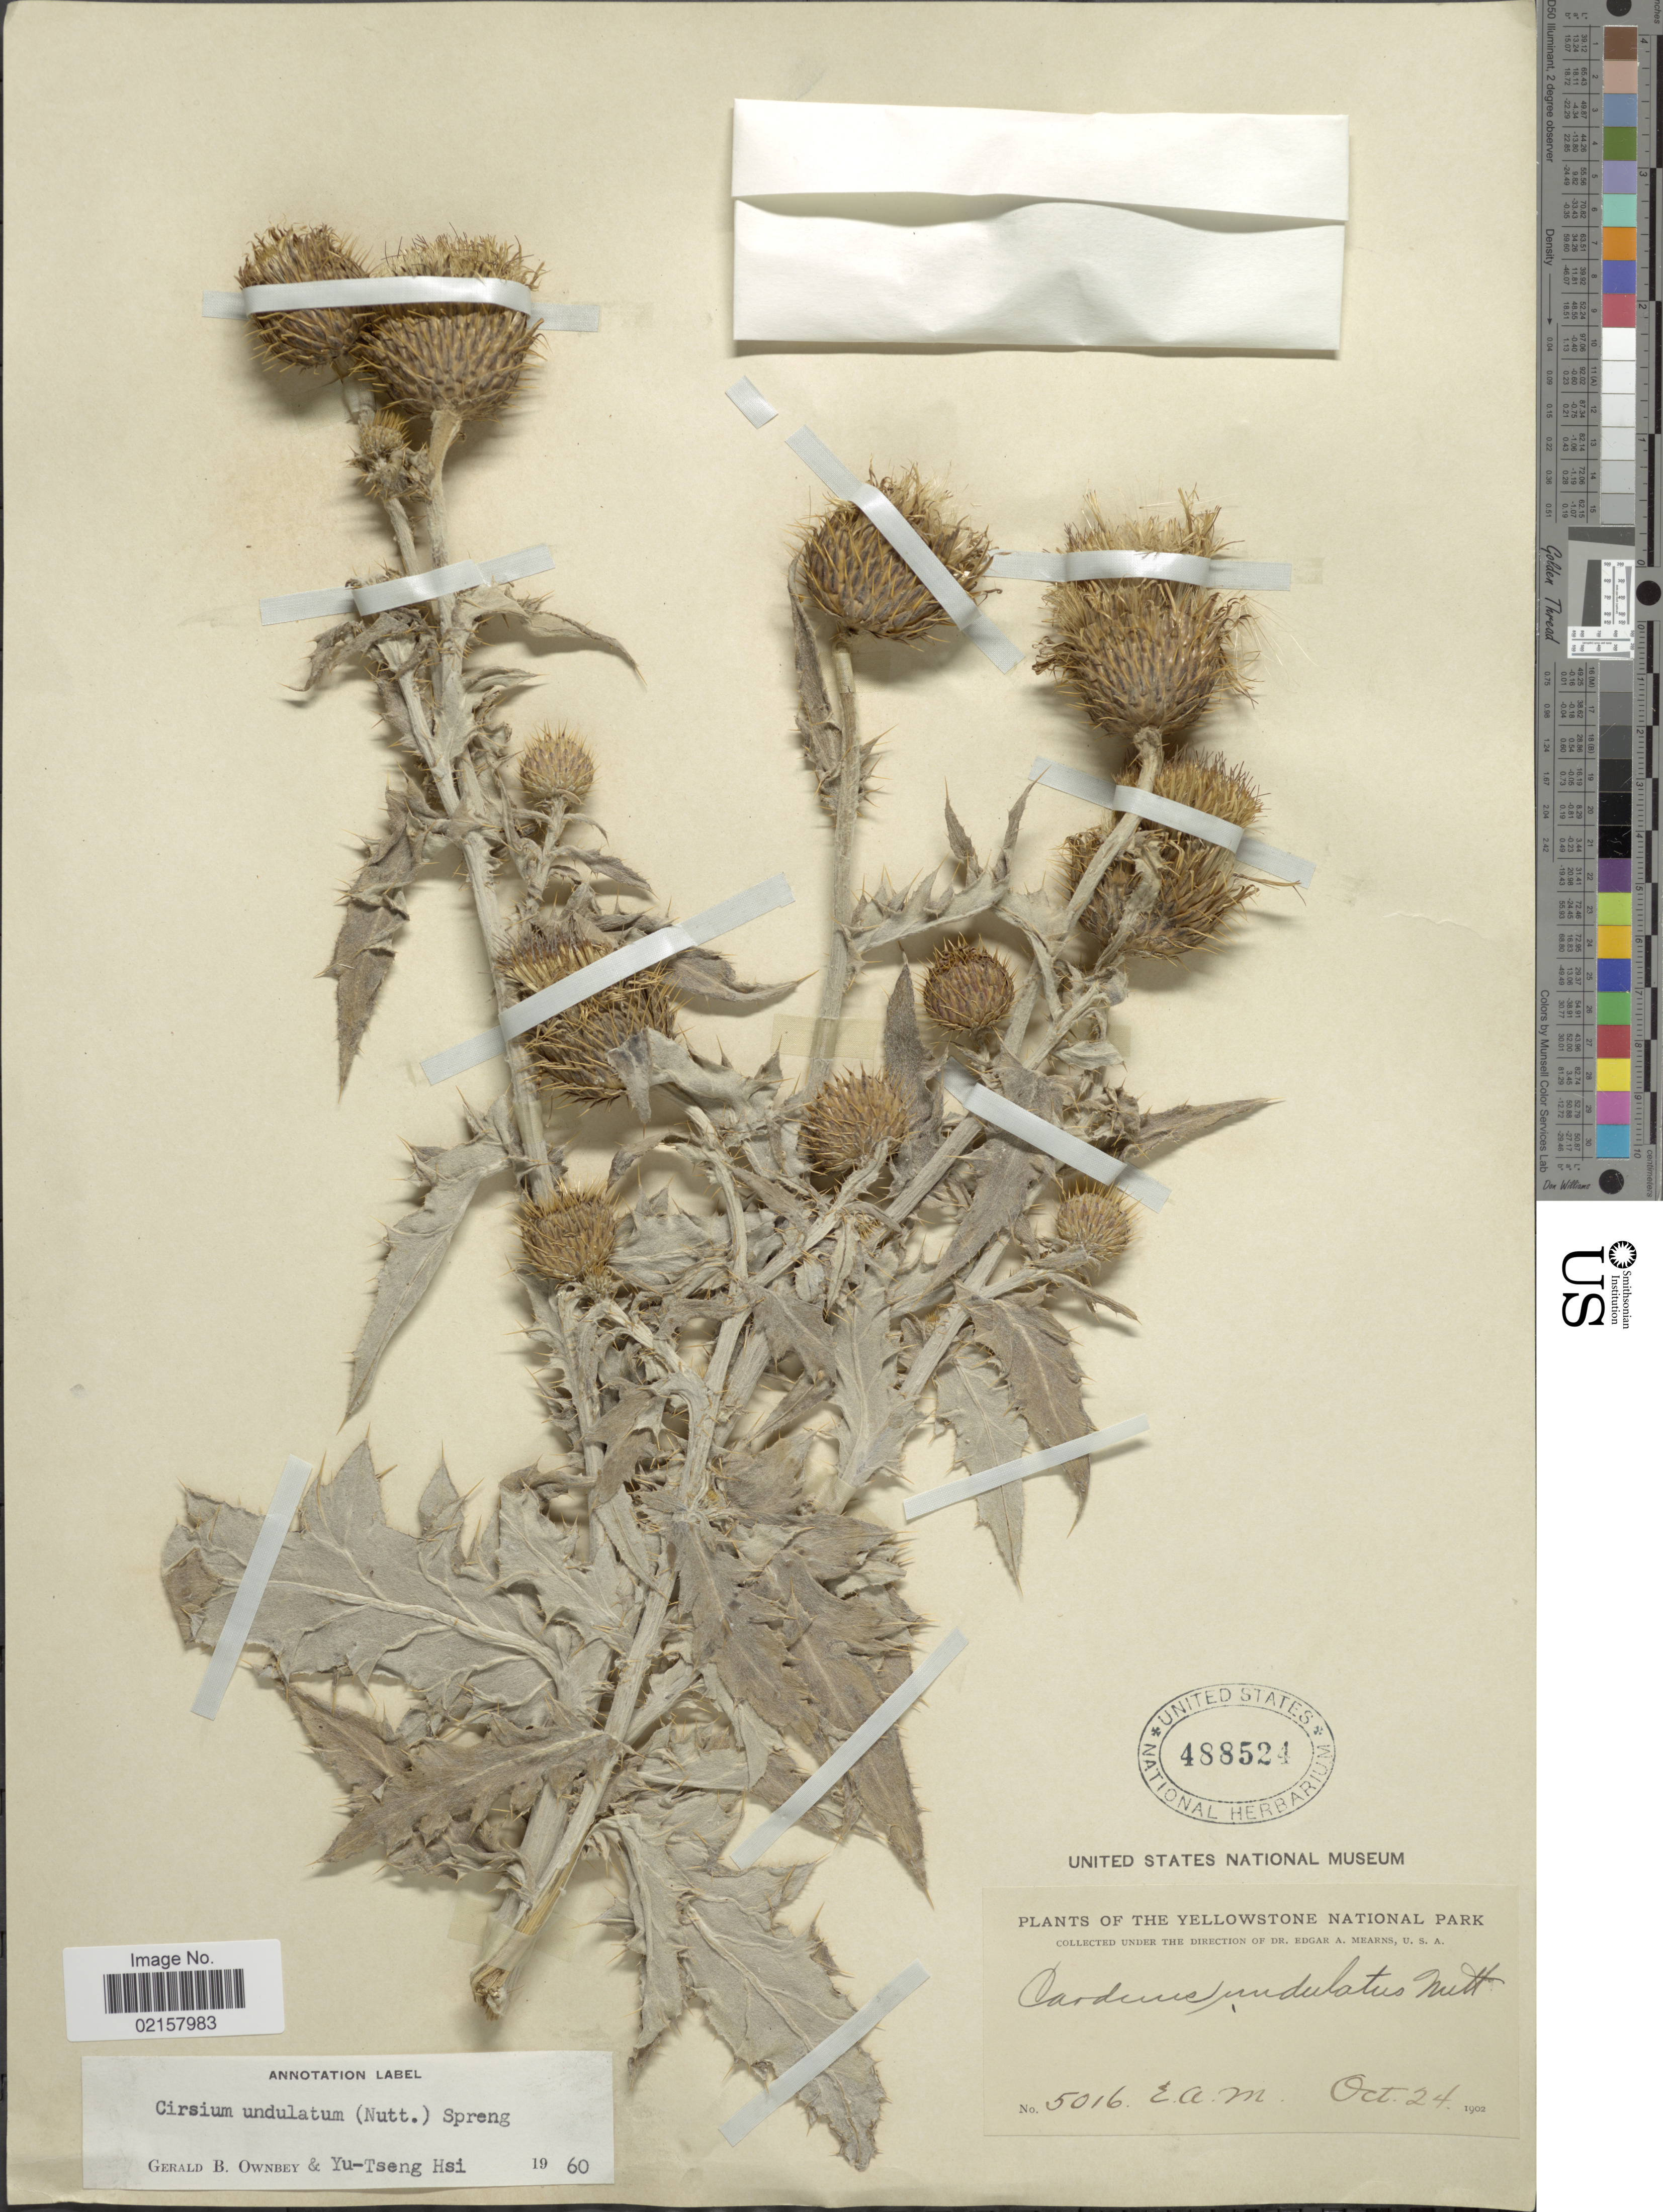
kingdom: Plantae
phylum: Tracheophyta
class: Magnoliopsida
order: Asterales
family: Asteraceae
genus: Cirsium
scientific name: Cirsium undulatum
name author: (Nutt.) Spreng.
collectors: E. A. Mearns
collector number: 5016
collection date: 1902-10-24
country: United States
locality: Yellowstone National Park.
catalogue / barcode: US 488524